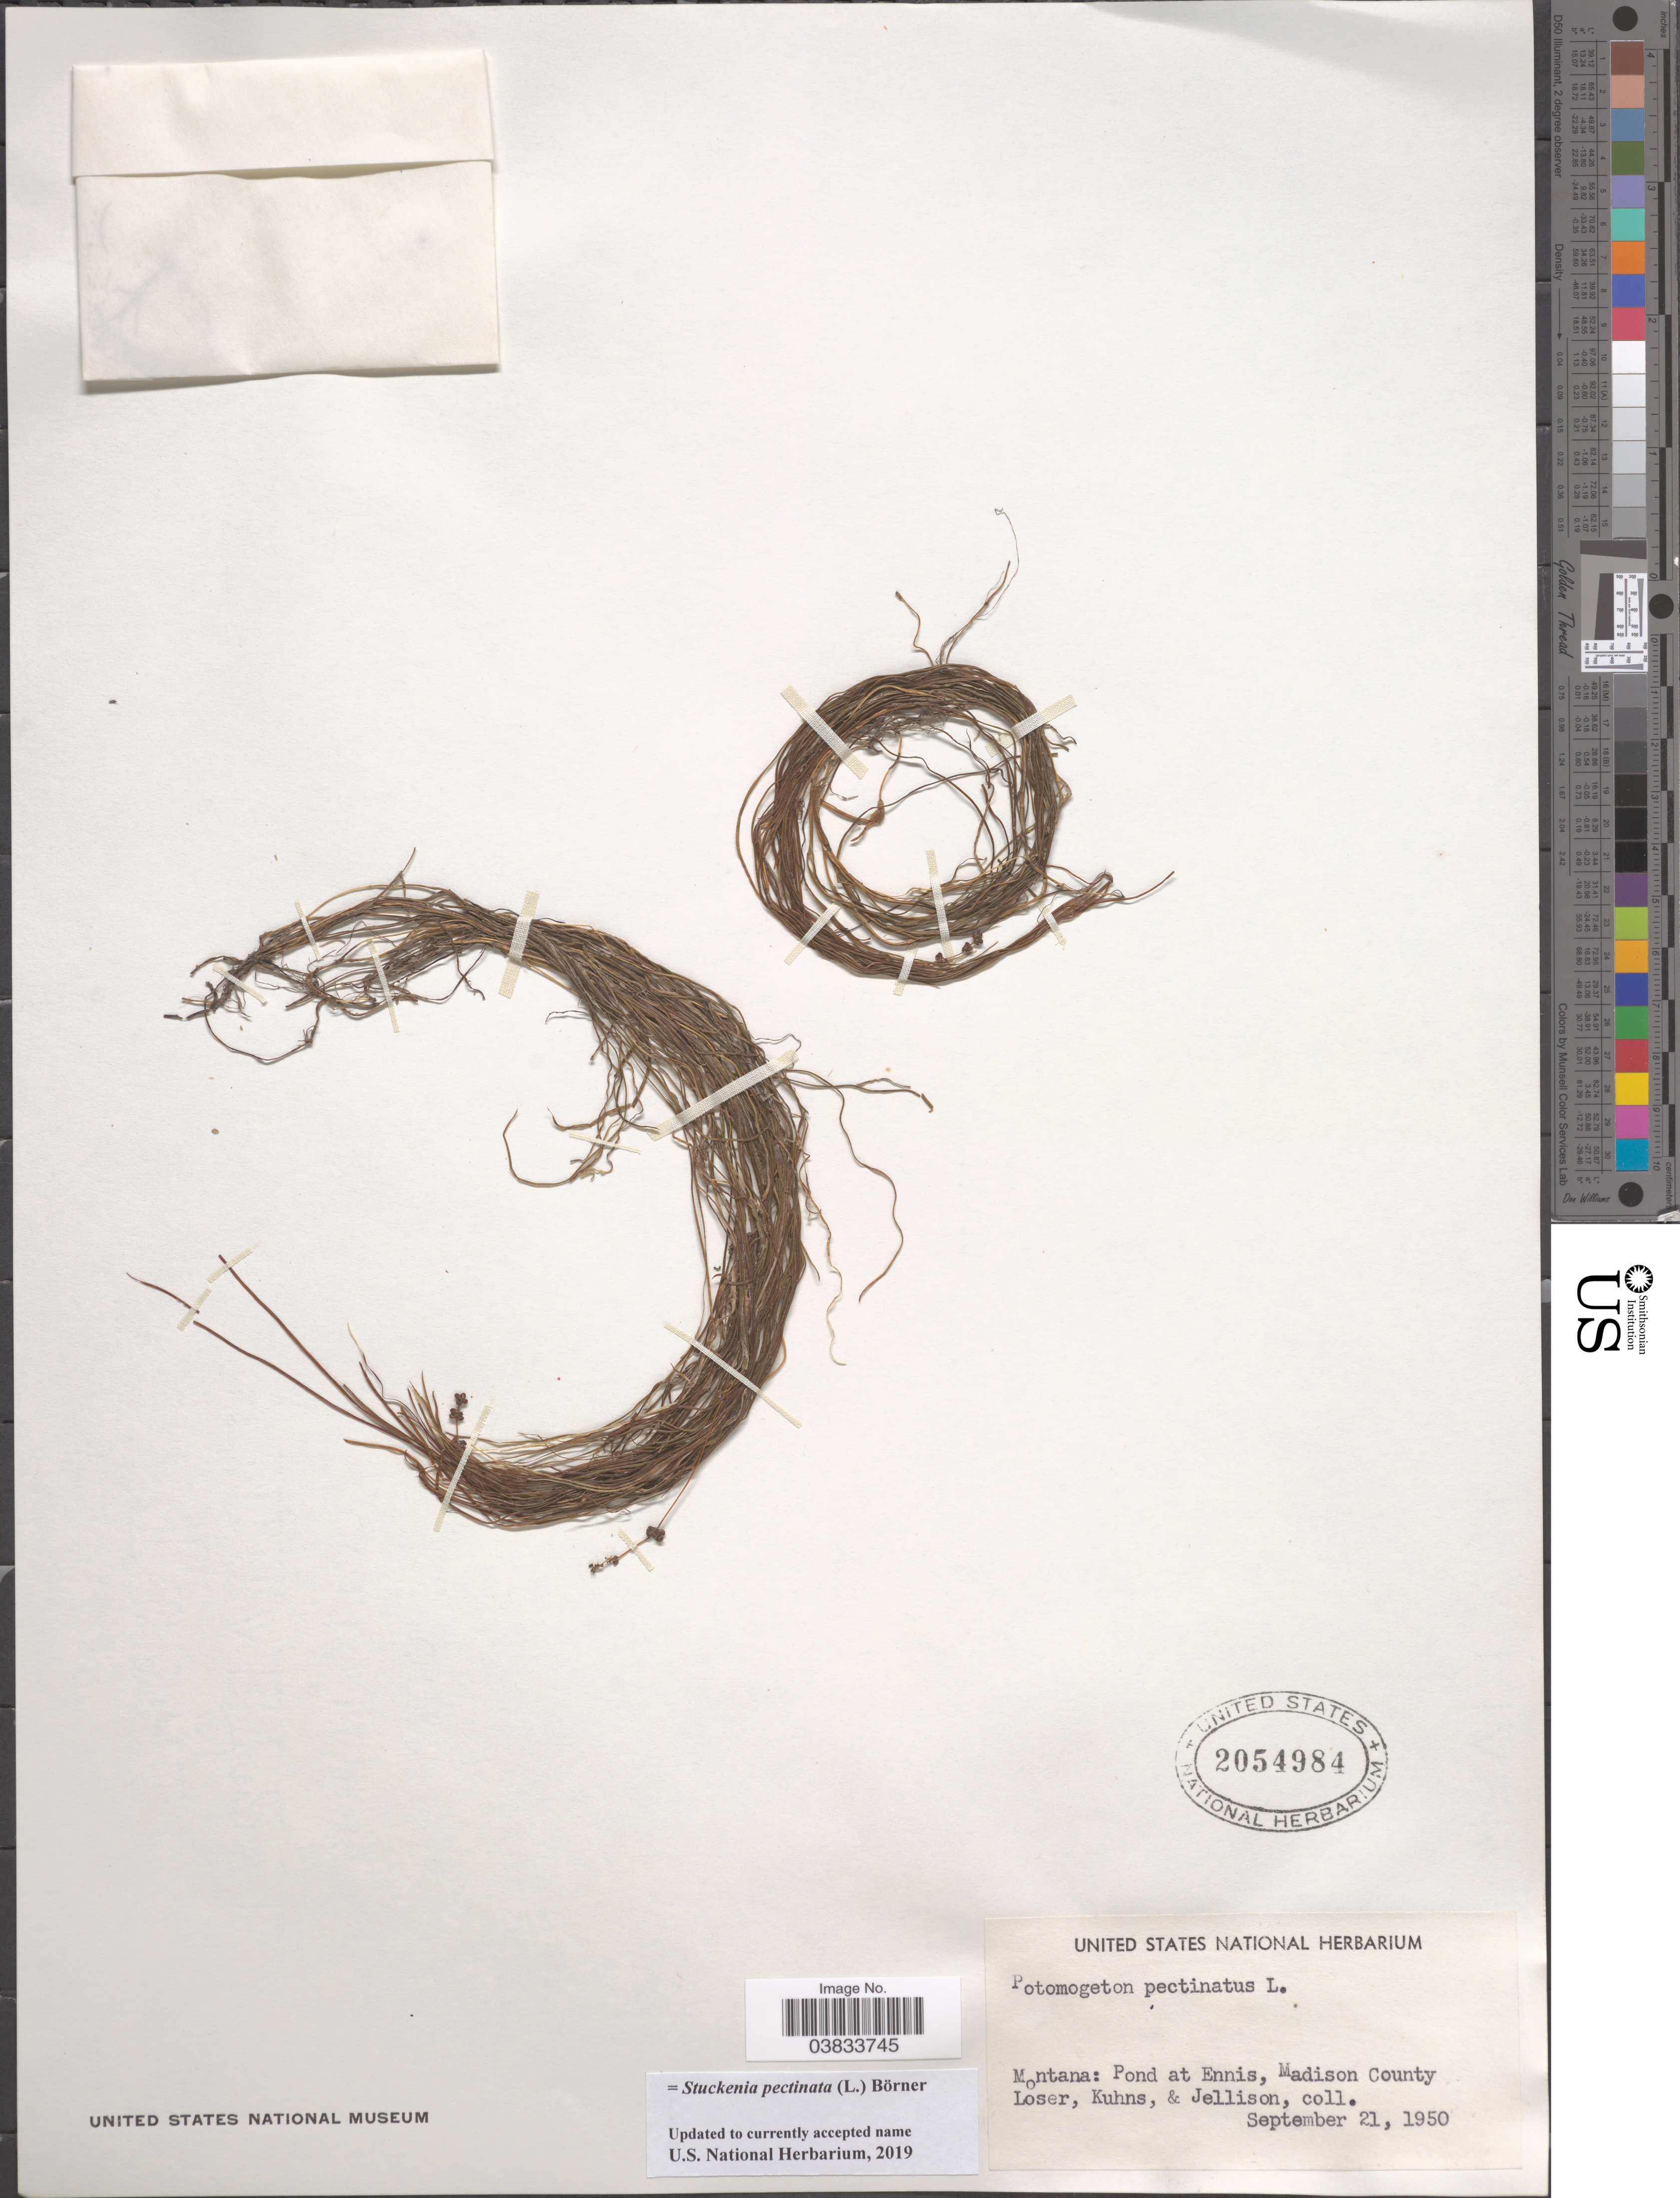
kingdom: Plantae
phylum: Tracheophyta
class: Liliopsida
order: Alismatales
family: Potamogetonaceae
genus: Stuckenia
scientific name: Stuckenia pectinata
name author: (L.) Börner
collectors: Loser, -. Kuhns & -. Jellison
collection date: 1950-09-21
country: United States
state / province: Montana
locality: Pond at Ennis, Madison County.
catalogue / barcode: US 2054984